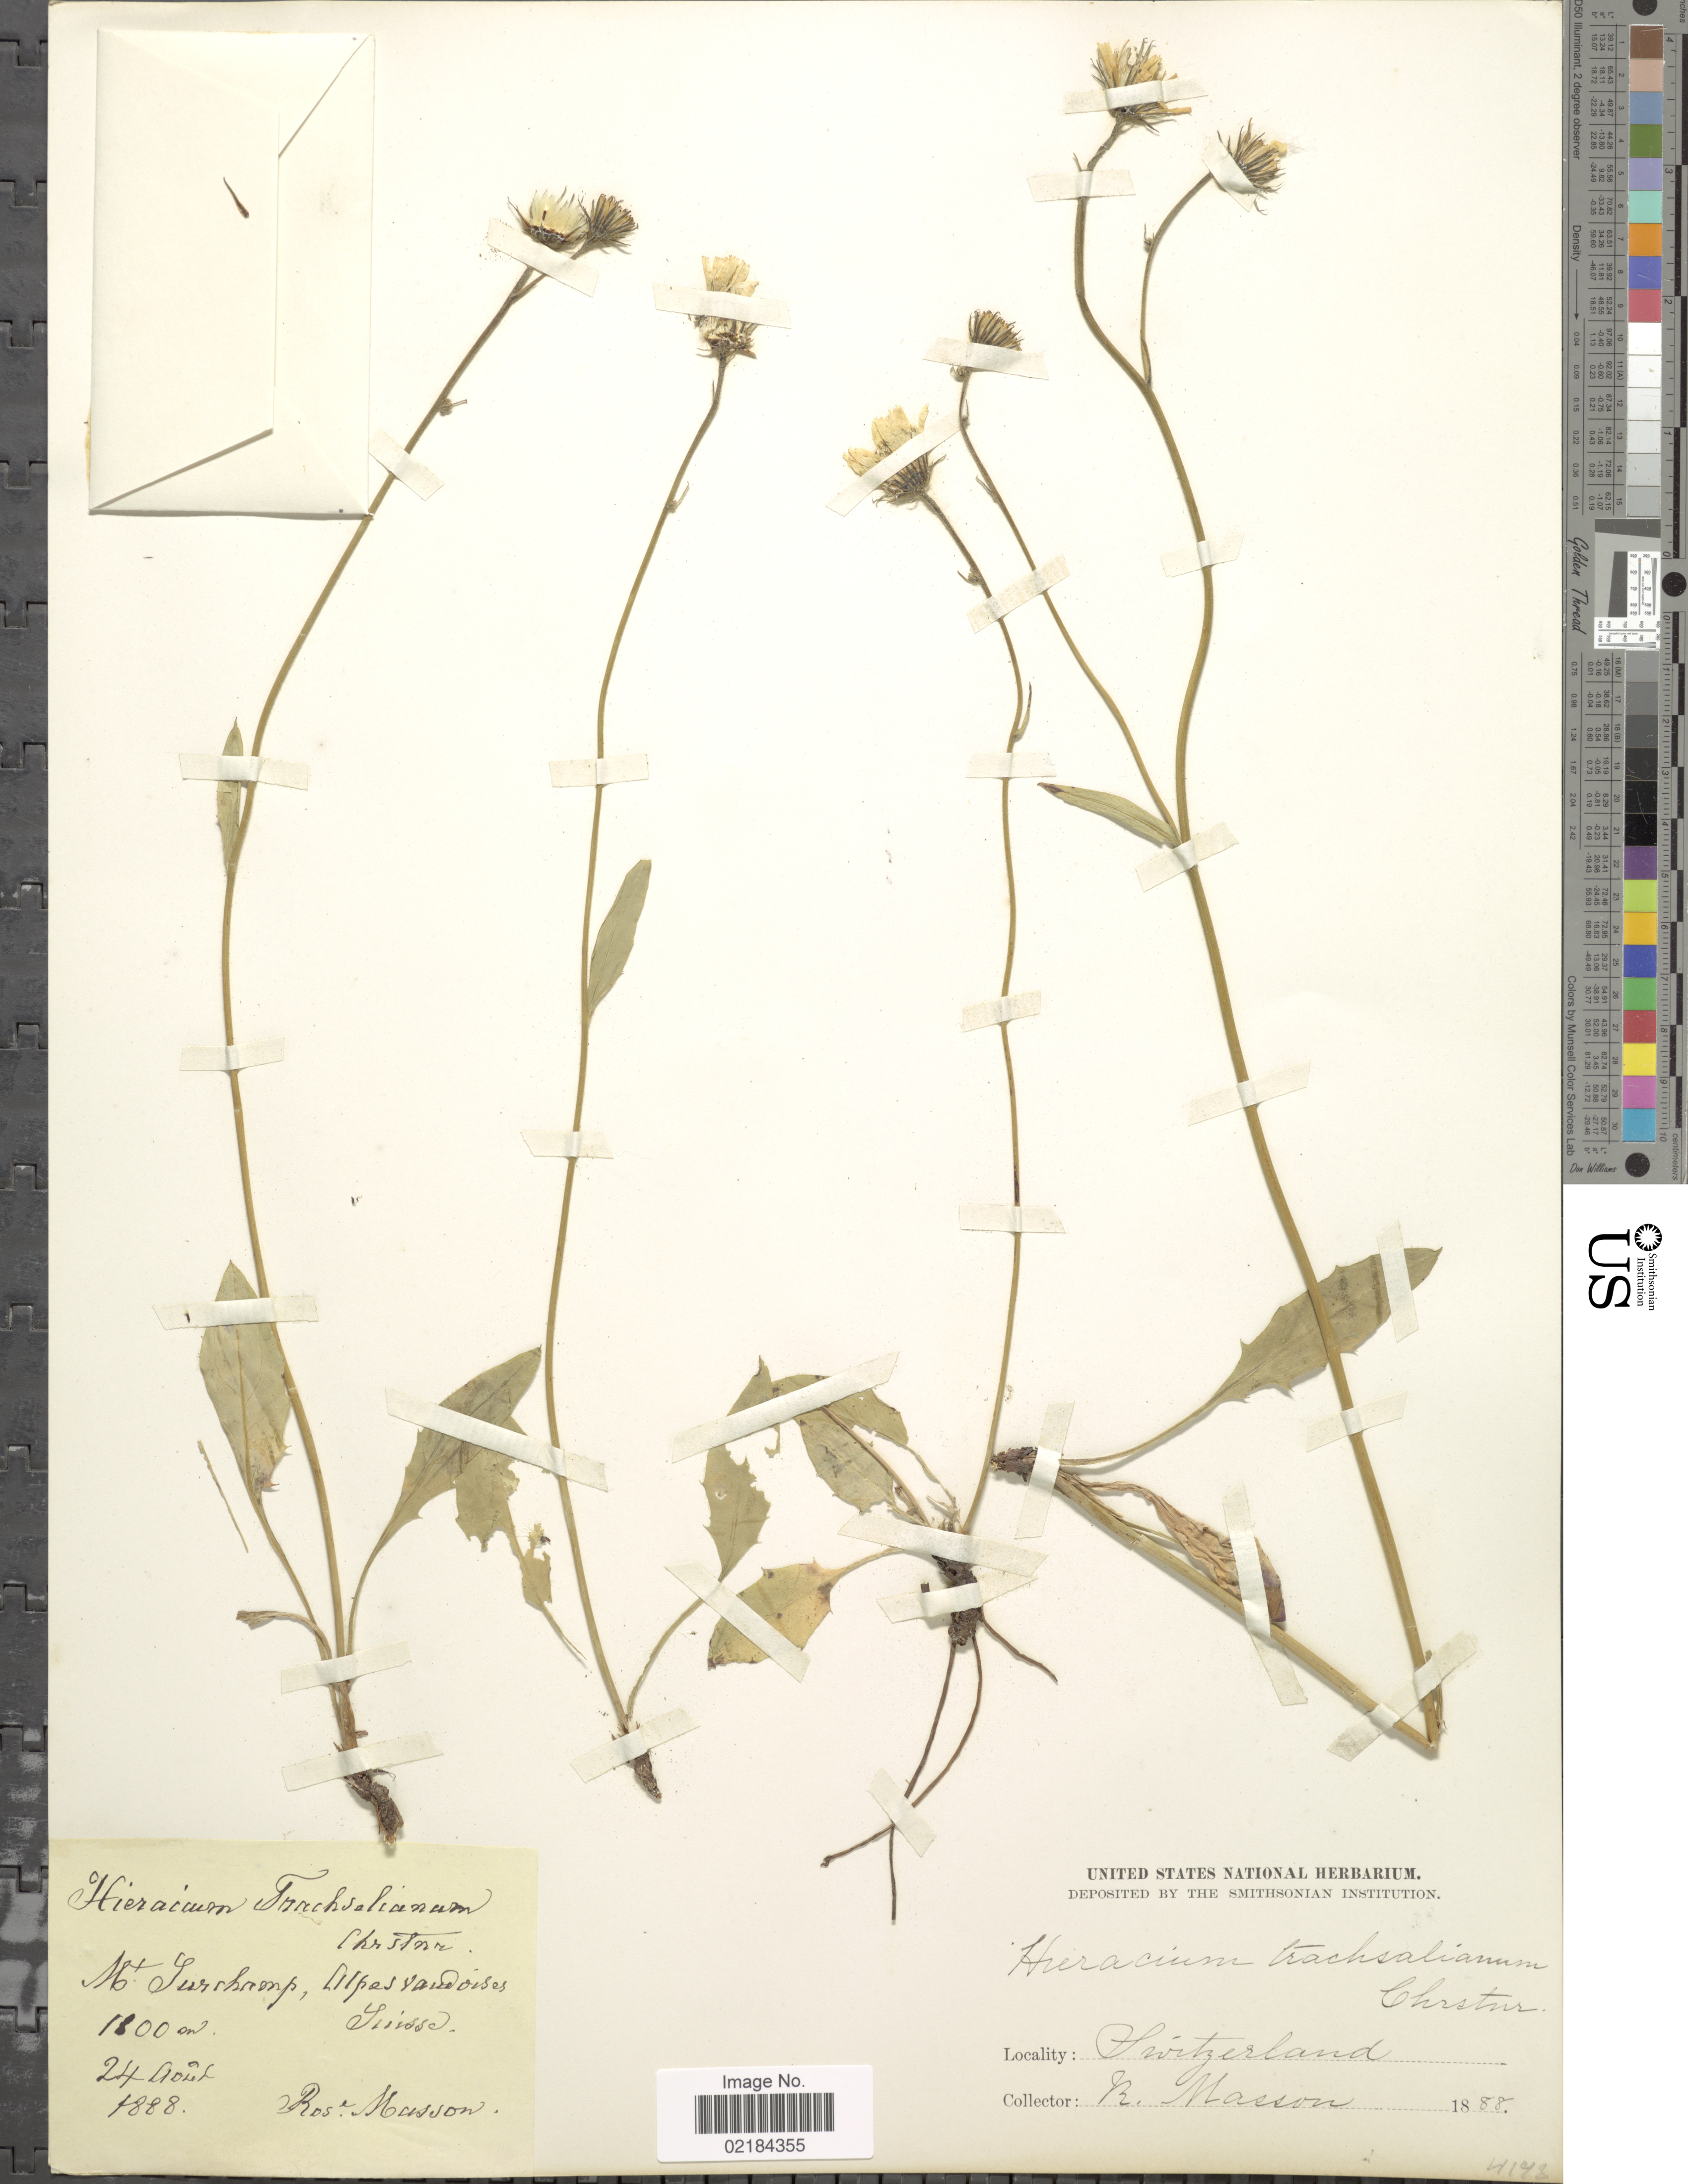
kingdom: Plantae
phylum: Tracheophyta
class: Magnoliopsida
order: Asterales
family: Asteraceae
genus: Hieracium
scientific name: Hieracium pallescens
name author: Waldst. & Kit.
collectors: R. Masson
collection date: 1888-04-24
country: Switzerland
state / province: Vaud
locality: Mt. Sur Champ, Alpes vaudoises. Suisse.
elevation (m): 1800